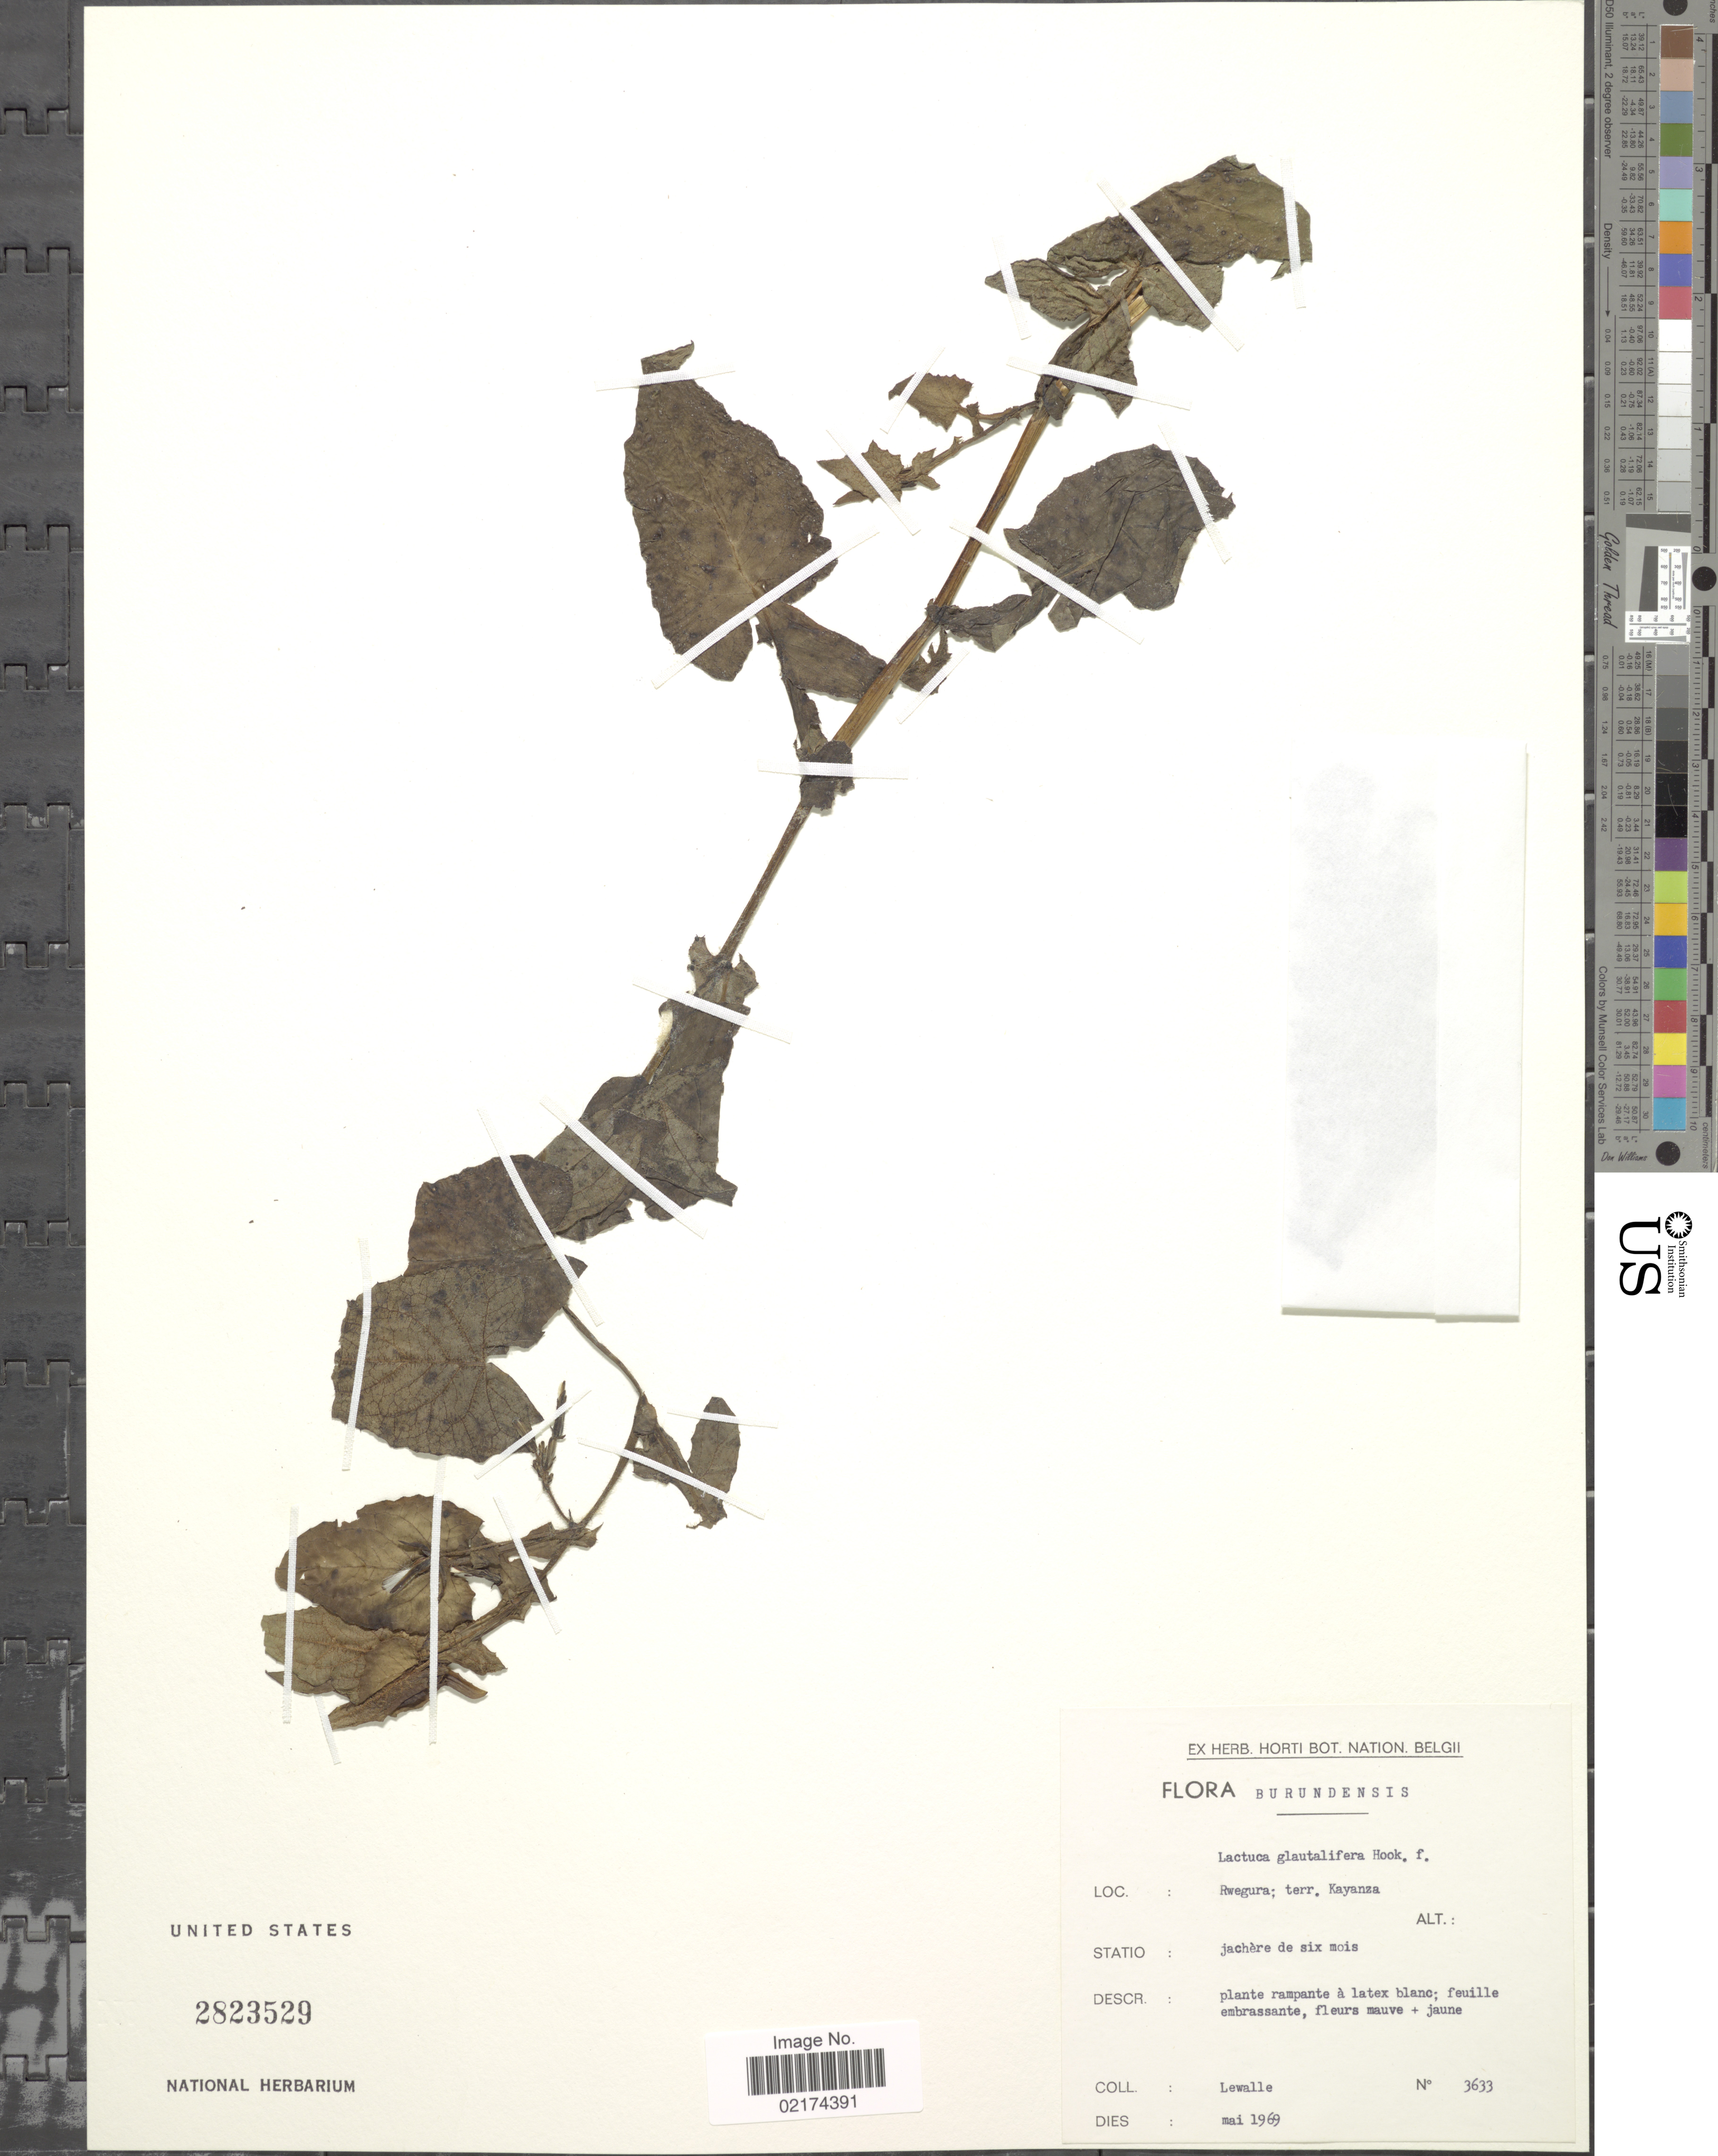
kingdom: Plantae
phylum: Tracheophyta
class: Magnoliopsida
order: Asterales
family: Asteraceae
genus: Lactuca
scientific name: Lactuca glandulifera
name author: Hook. f.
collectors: Lewalle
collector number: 3633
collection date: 1969-05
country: Burundi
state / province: Kayanza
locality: Rwegura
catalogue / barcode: US 2823529